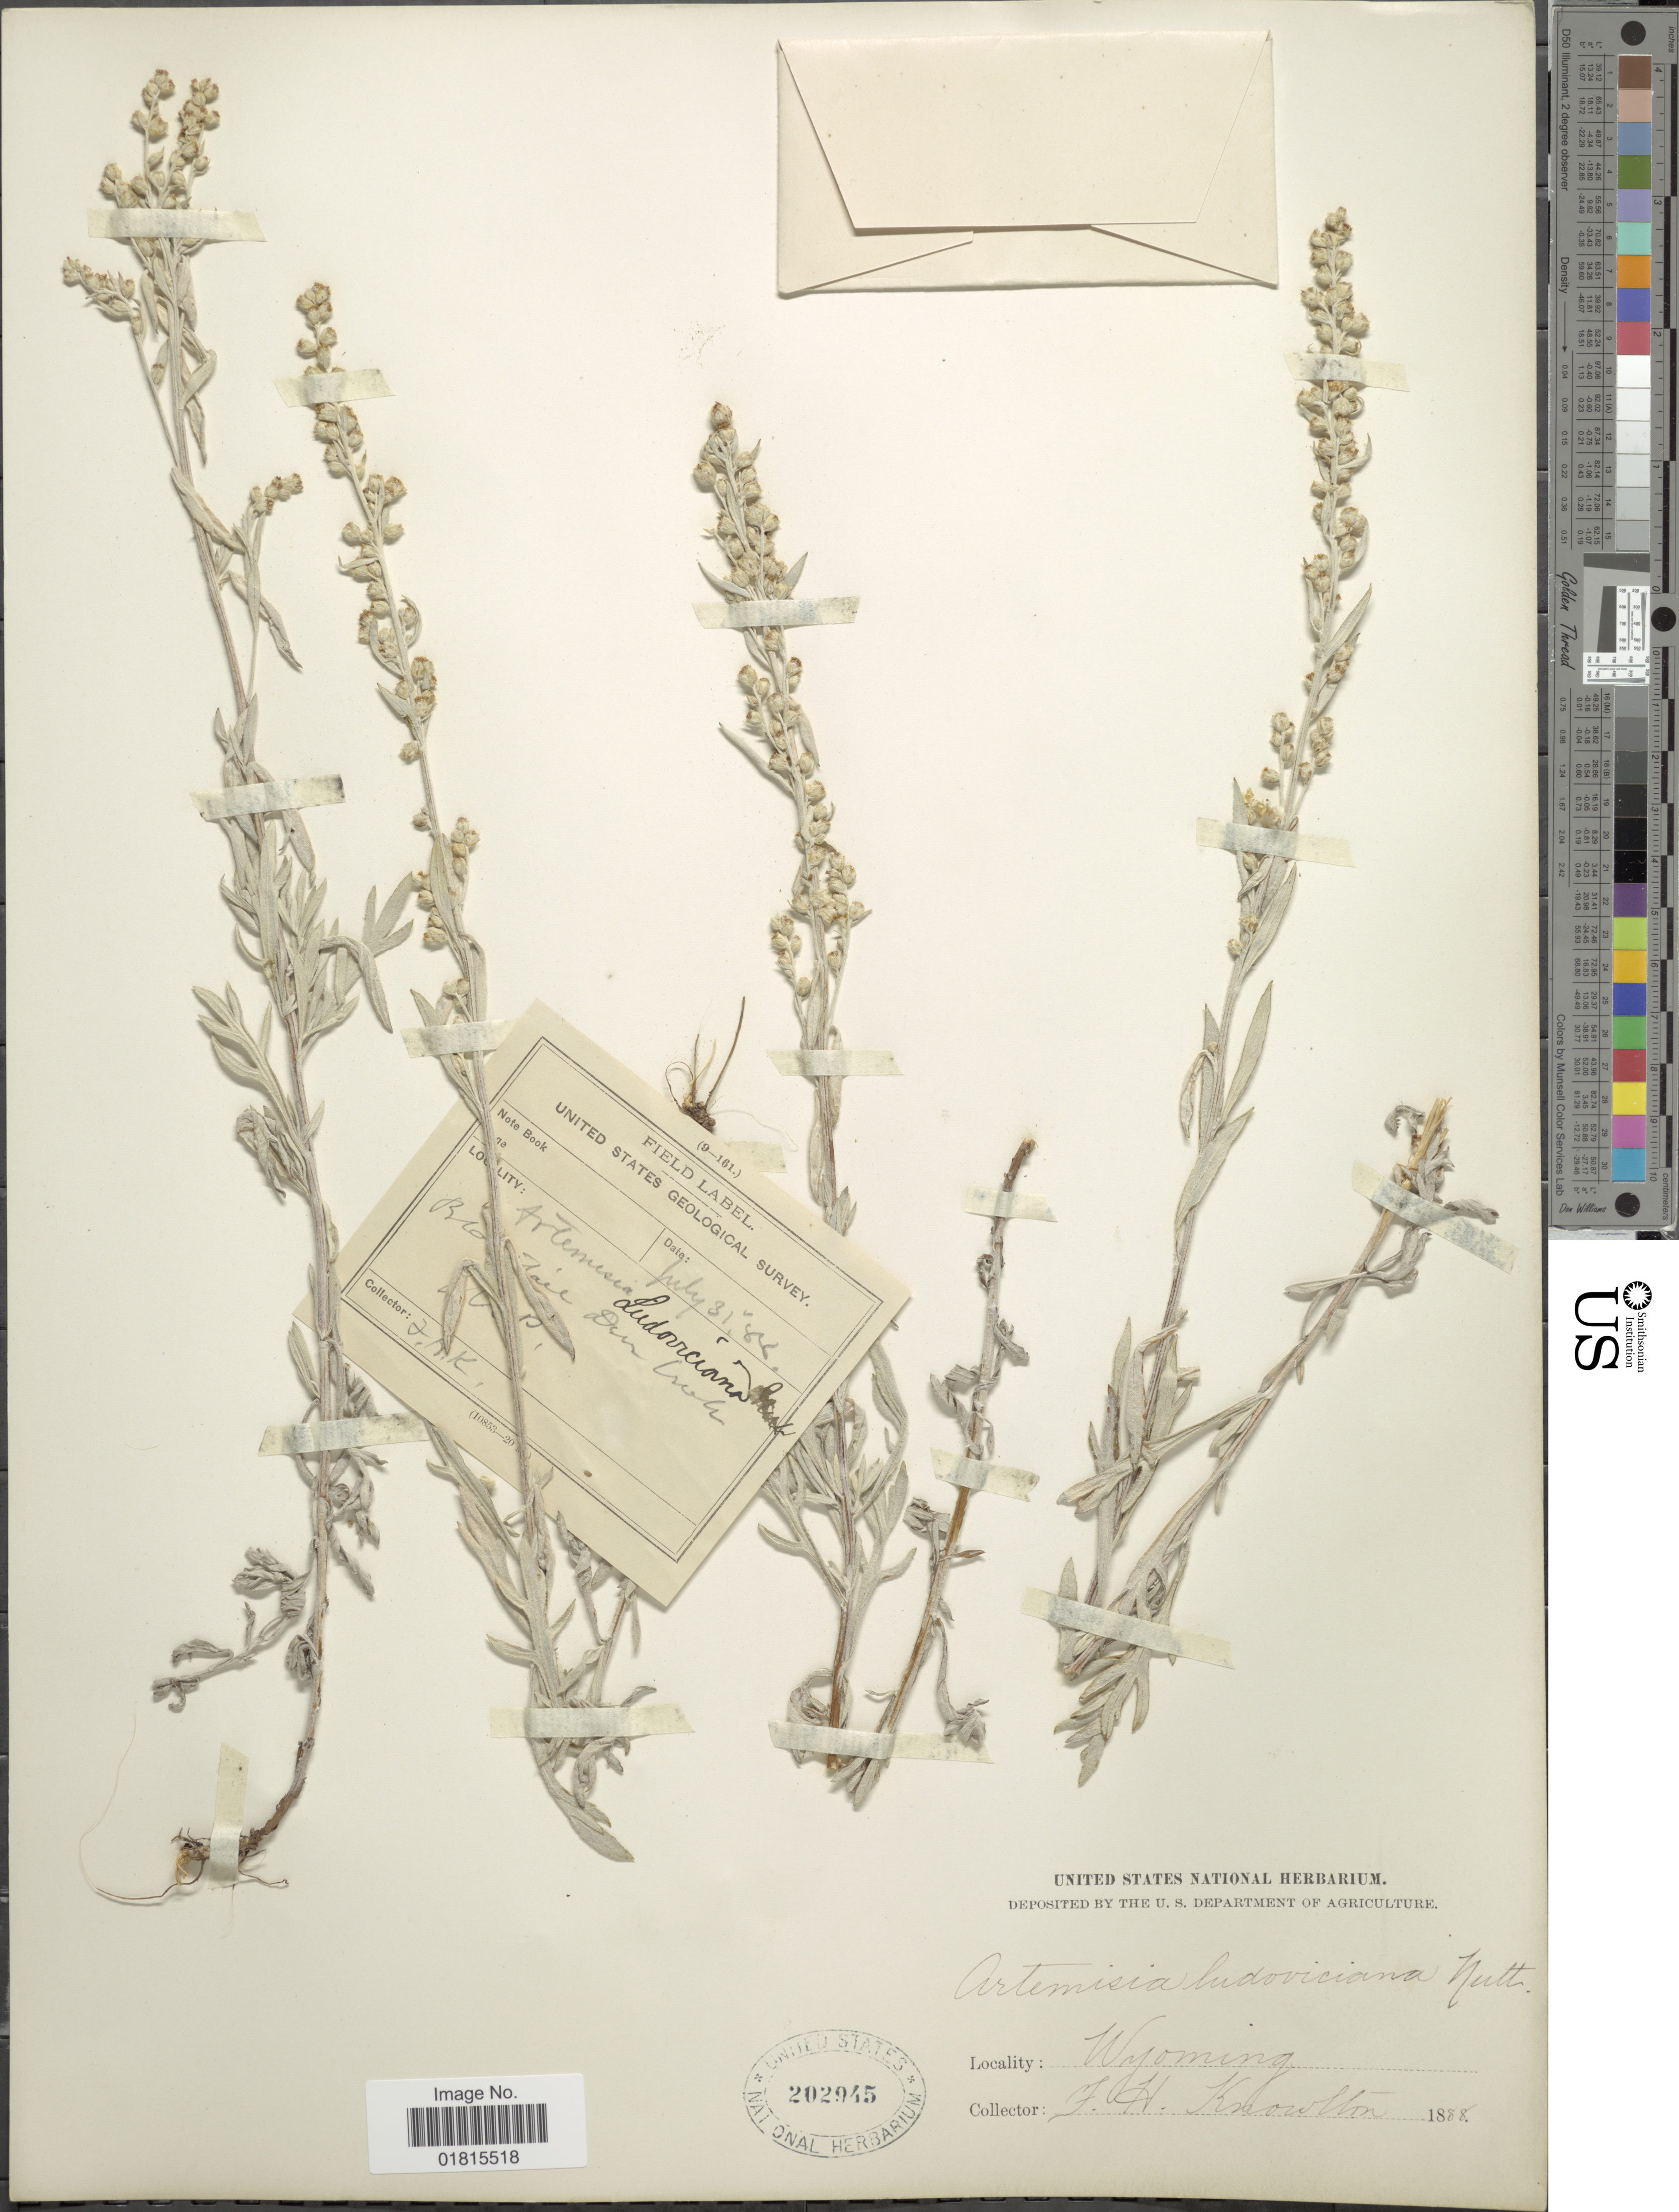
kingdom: Plantae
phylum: Tracheophyta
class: Magnoliopsida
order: Asterales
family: Asteraceae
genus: Artemisia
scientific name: Artemisia floccosa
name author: Rydb.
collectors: F. H. Knowlton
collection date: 1888-07-31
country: United States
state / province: Wyoming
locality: Deer Creek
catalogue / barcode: US 202945